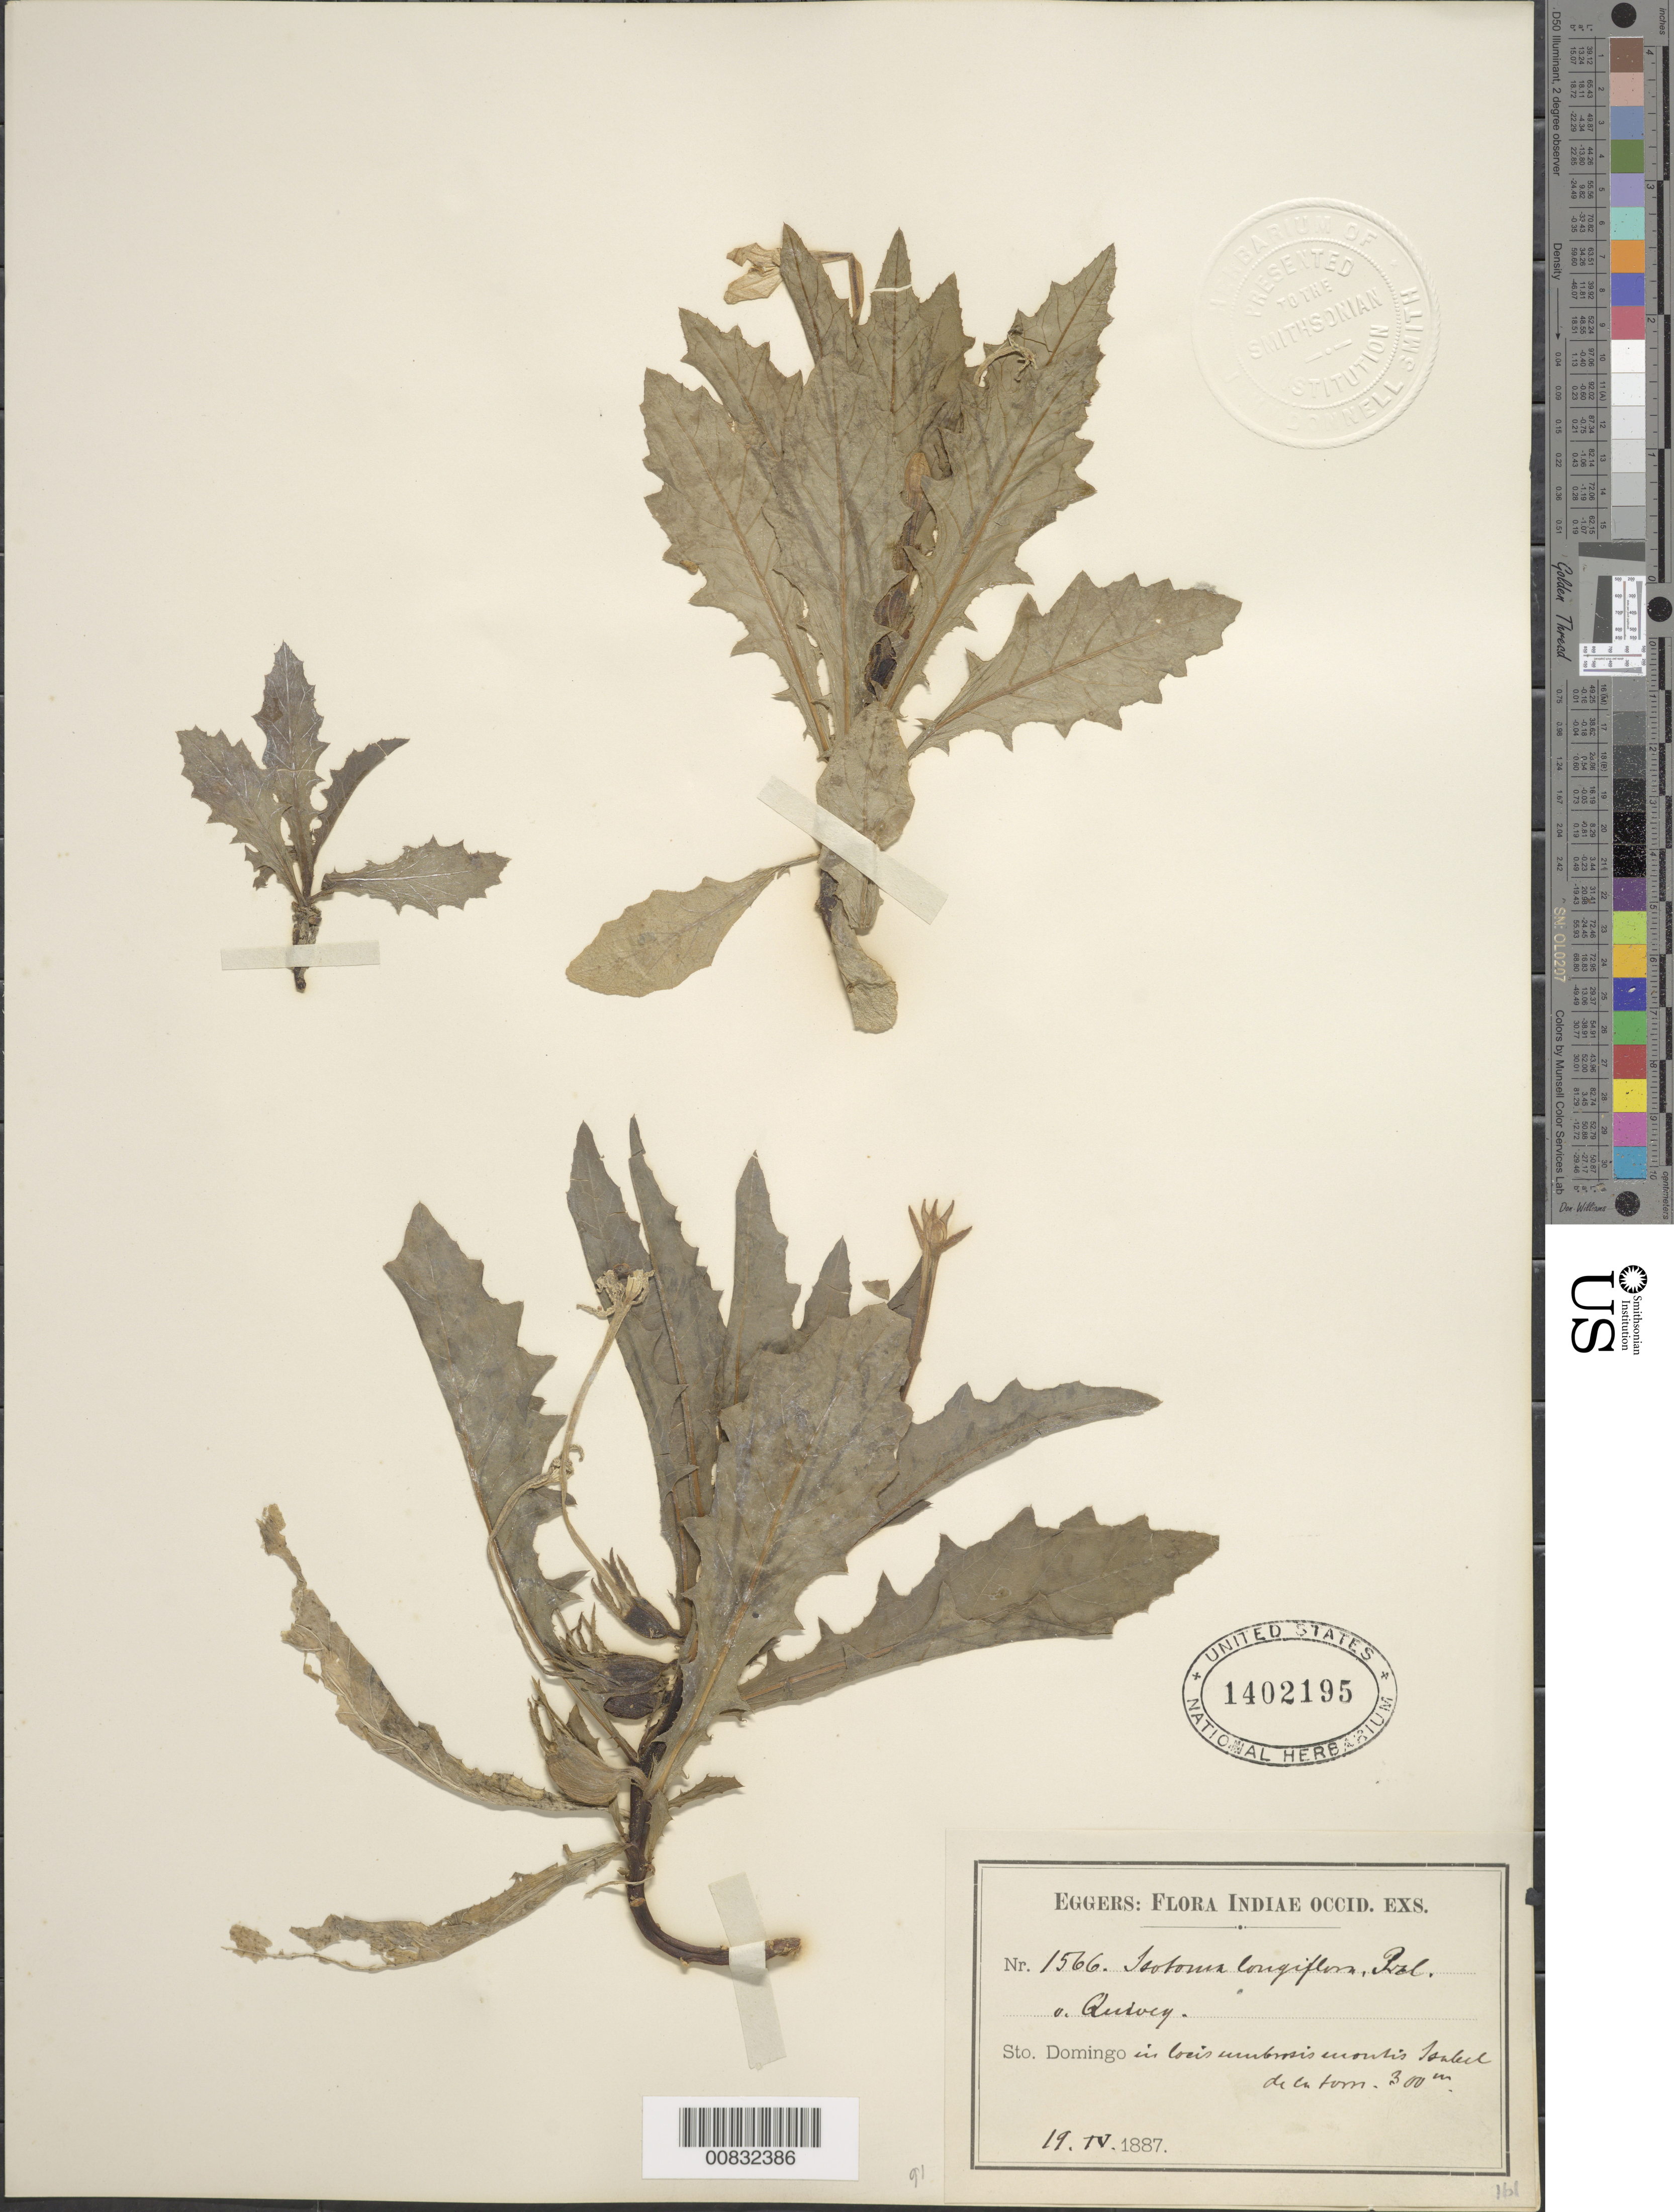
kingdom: Plantae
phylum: Tracheophyta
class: Magnoliopsida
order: Asterales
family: Campanulaceae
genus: Isotoma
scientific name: Isotoma longiflora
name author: (L.) C. Presl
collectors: H. F. A. von Eggers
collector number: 1566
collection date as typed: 19 Apr 1887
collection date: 1887-04-19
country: Dominican Republic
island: Hispaniola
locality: Montis "Isabell"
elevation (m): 300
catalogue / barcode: US 1402195